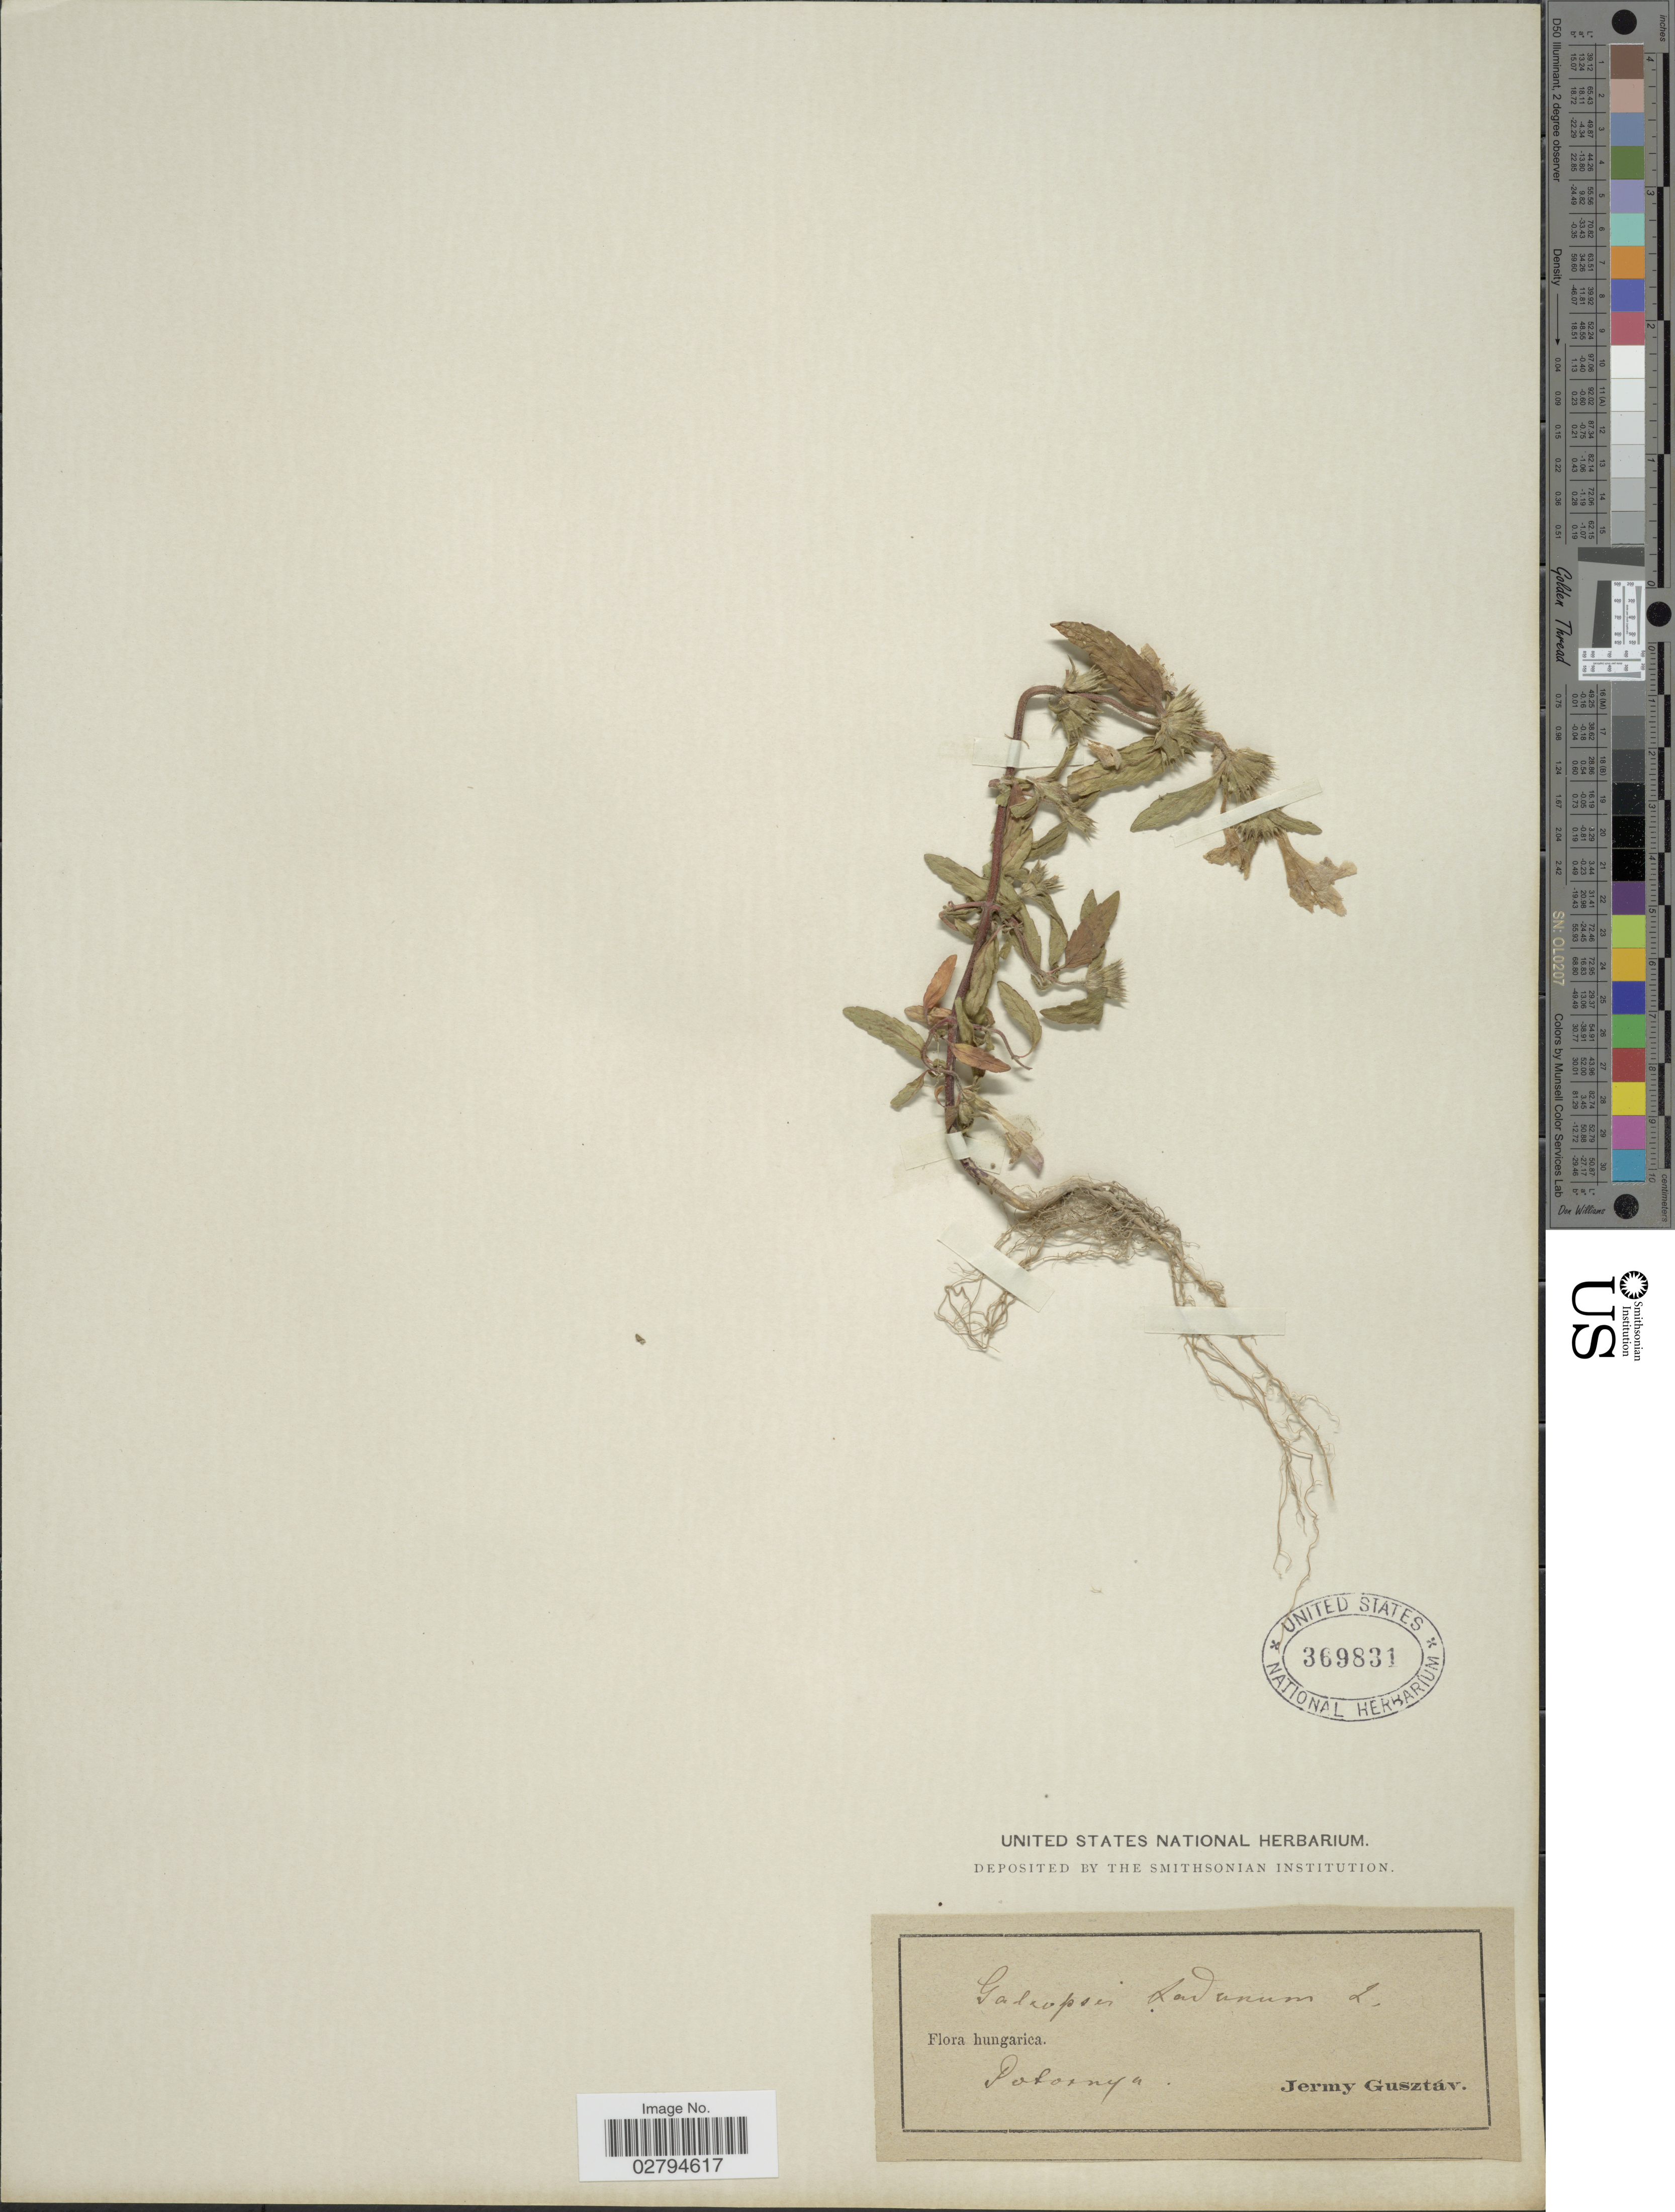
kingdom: Plantae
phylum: Tracheophyta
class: Magnoliopsida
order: Lamiales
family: Lamiaceae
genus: Galeopsis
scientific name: Galeopsis ladanum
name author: L.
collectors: J. Gusztav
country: Hungary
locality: Potornya.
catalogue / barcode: US 369831